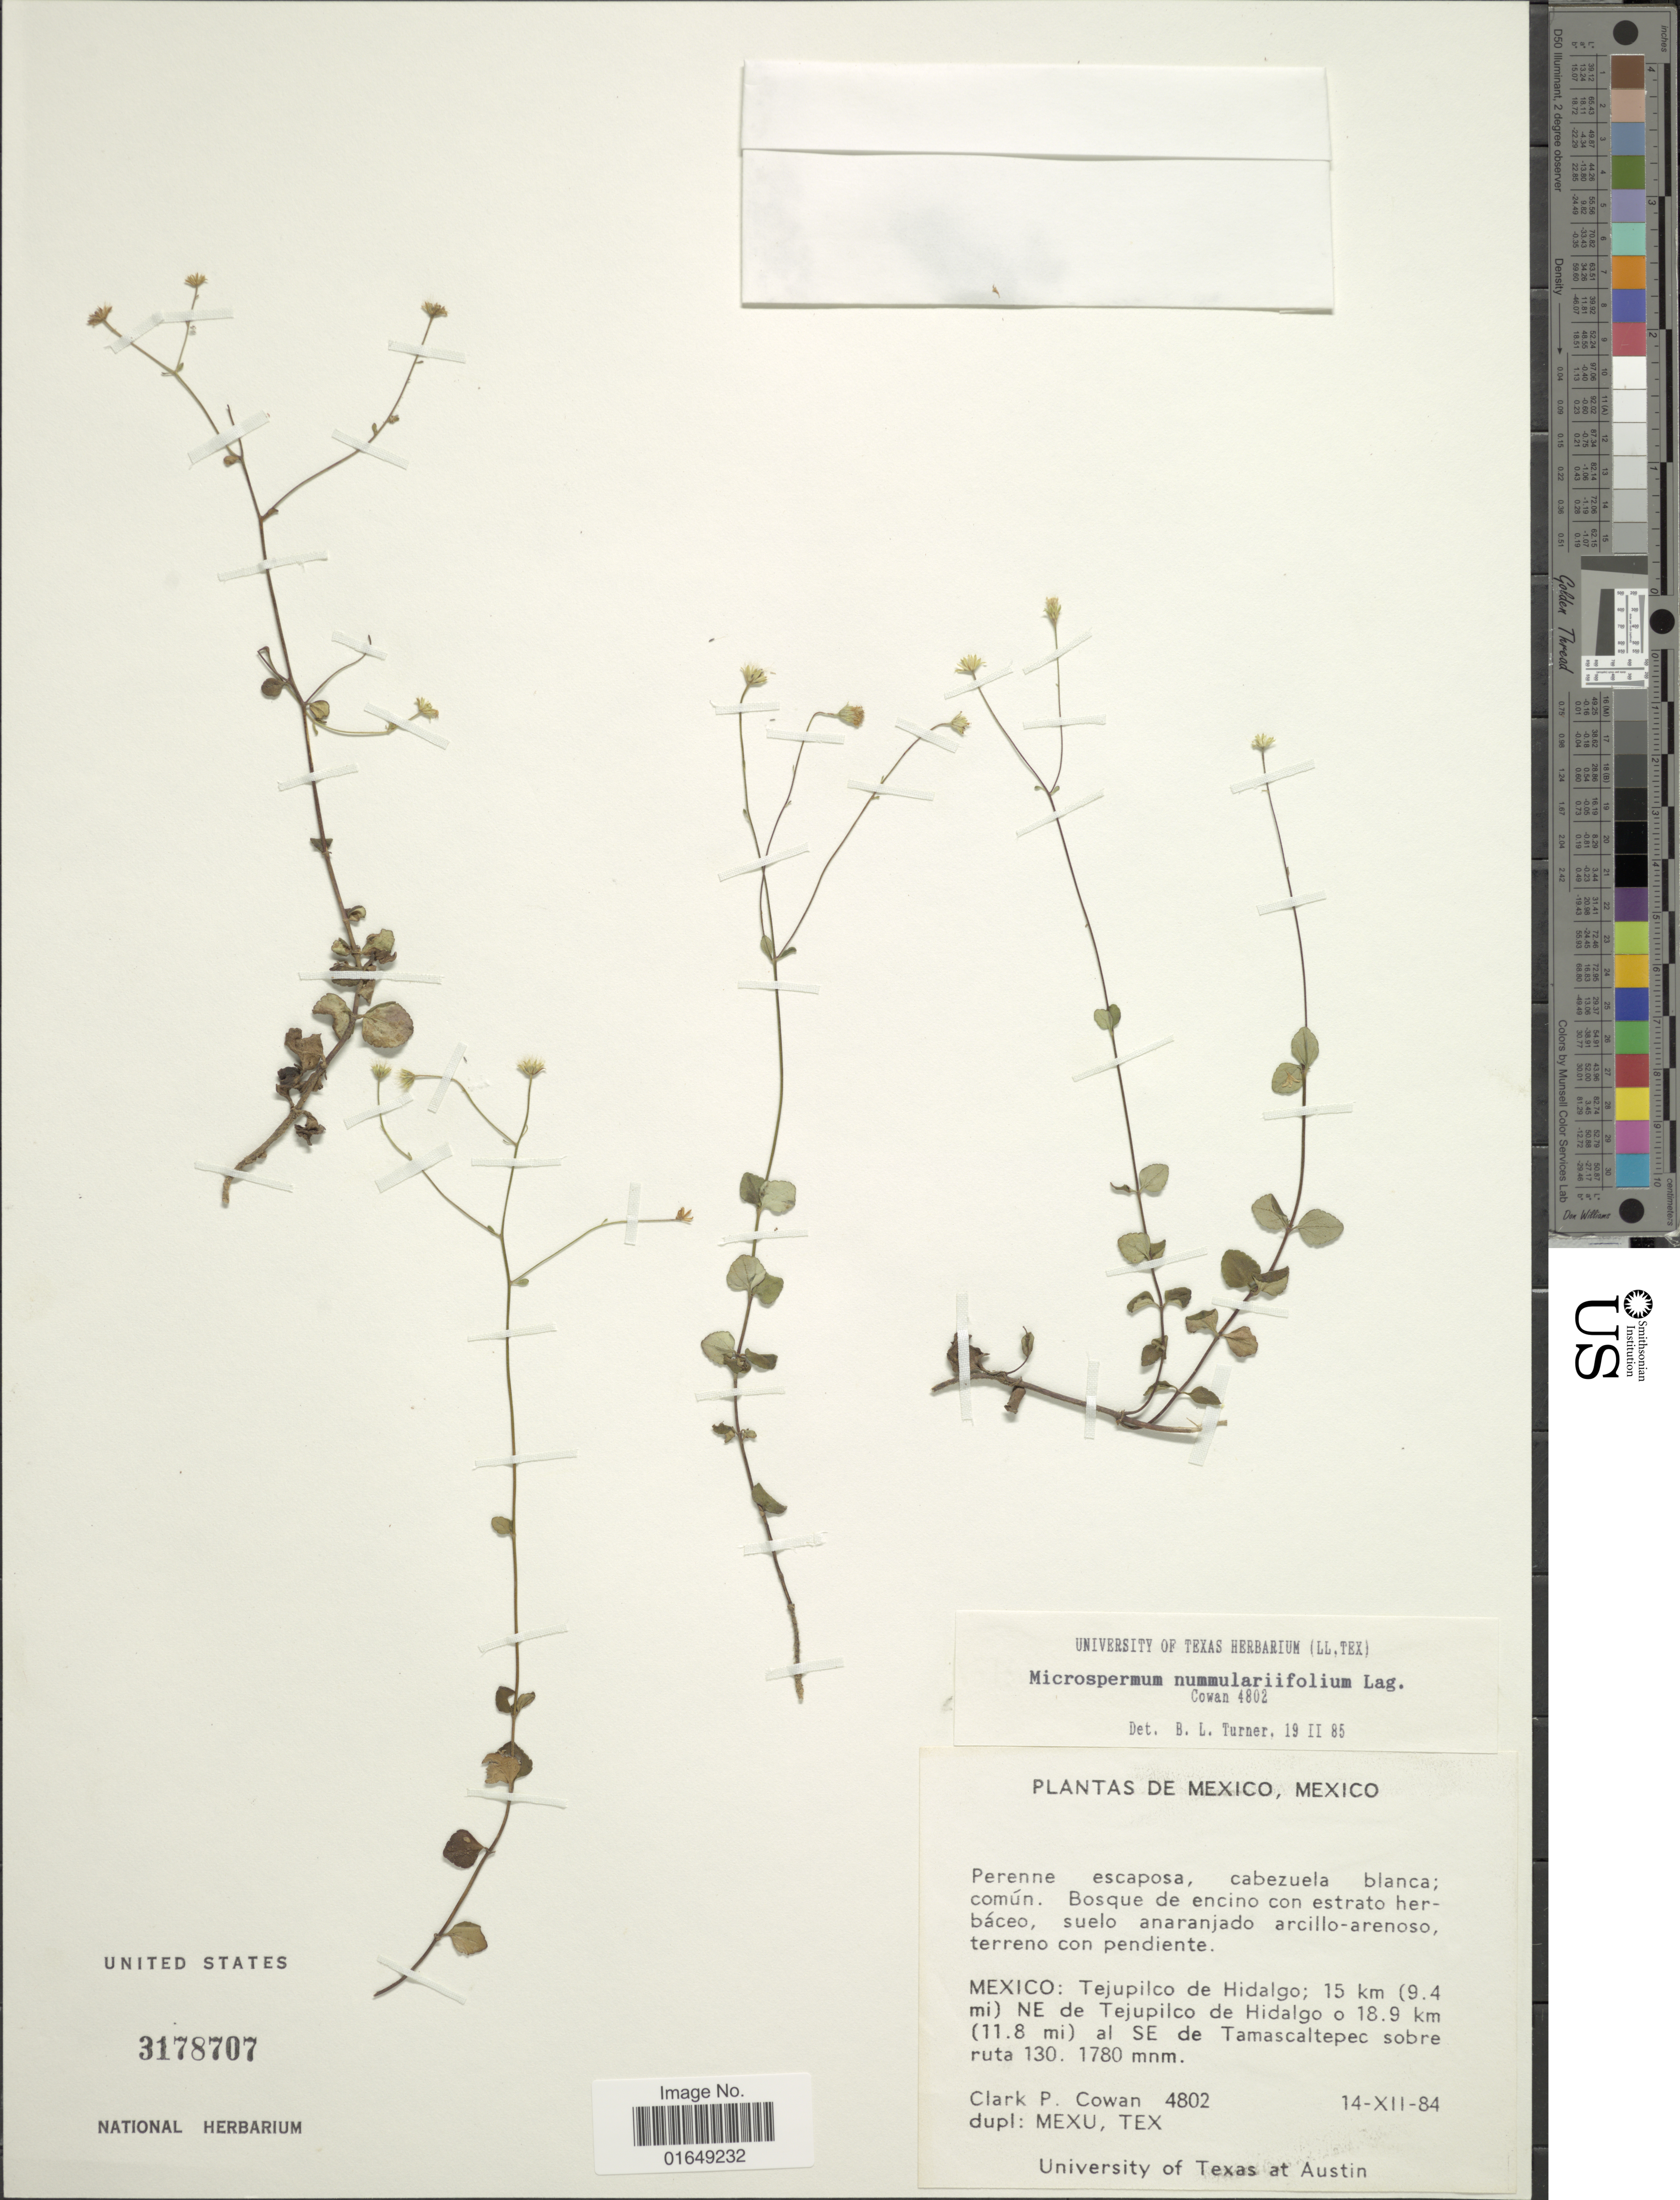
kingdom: Plantae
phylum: Tracheophyta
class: Magnoliopsida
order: Asterales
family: Asteraceae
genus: Microspermum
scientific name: Microspermum numulariaefolium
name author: Lag.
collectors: C. P. Cowan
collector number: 4802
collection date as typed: Transcribed d/m/y: 14/12/84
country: Mexico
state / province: Hidalgo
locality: Tejupilco de Hidalgo; 15 km (9.4 mi) de Tejupilco de Hidalfo o 18.9 km (11.8 mi) al SE de Tamascaltepex sobre ruta 130.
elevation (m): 1780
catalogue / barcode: US 3178707